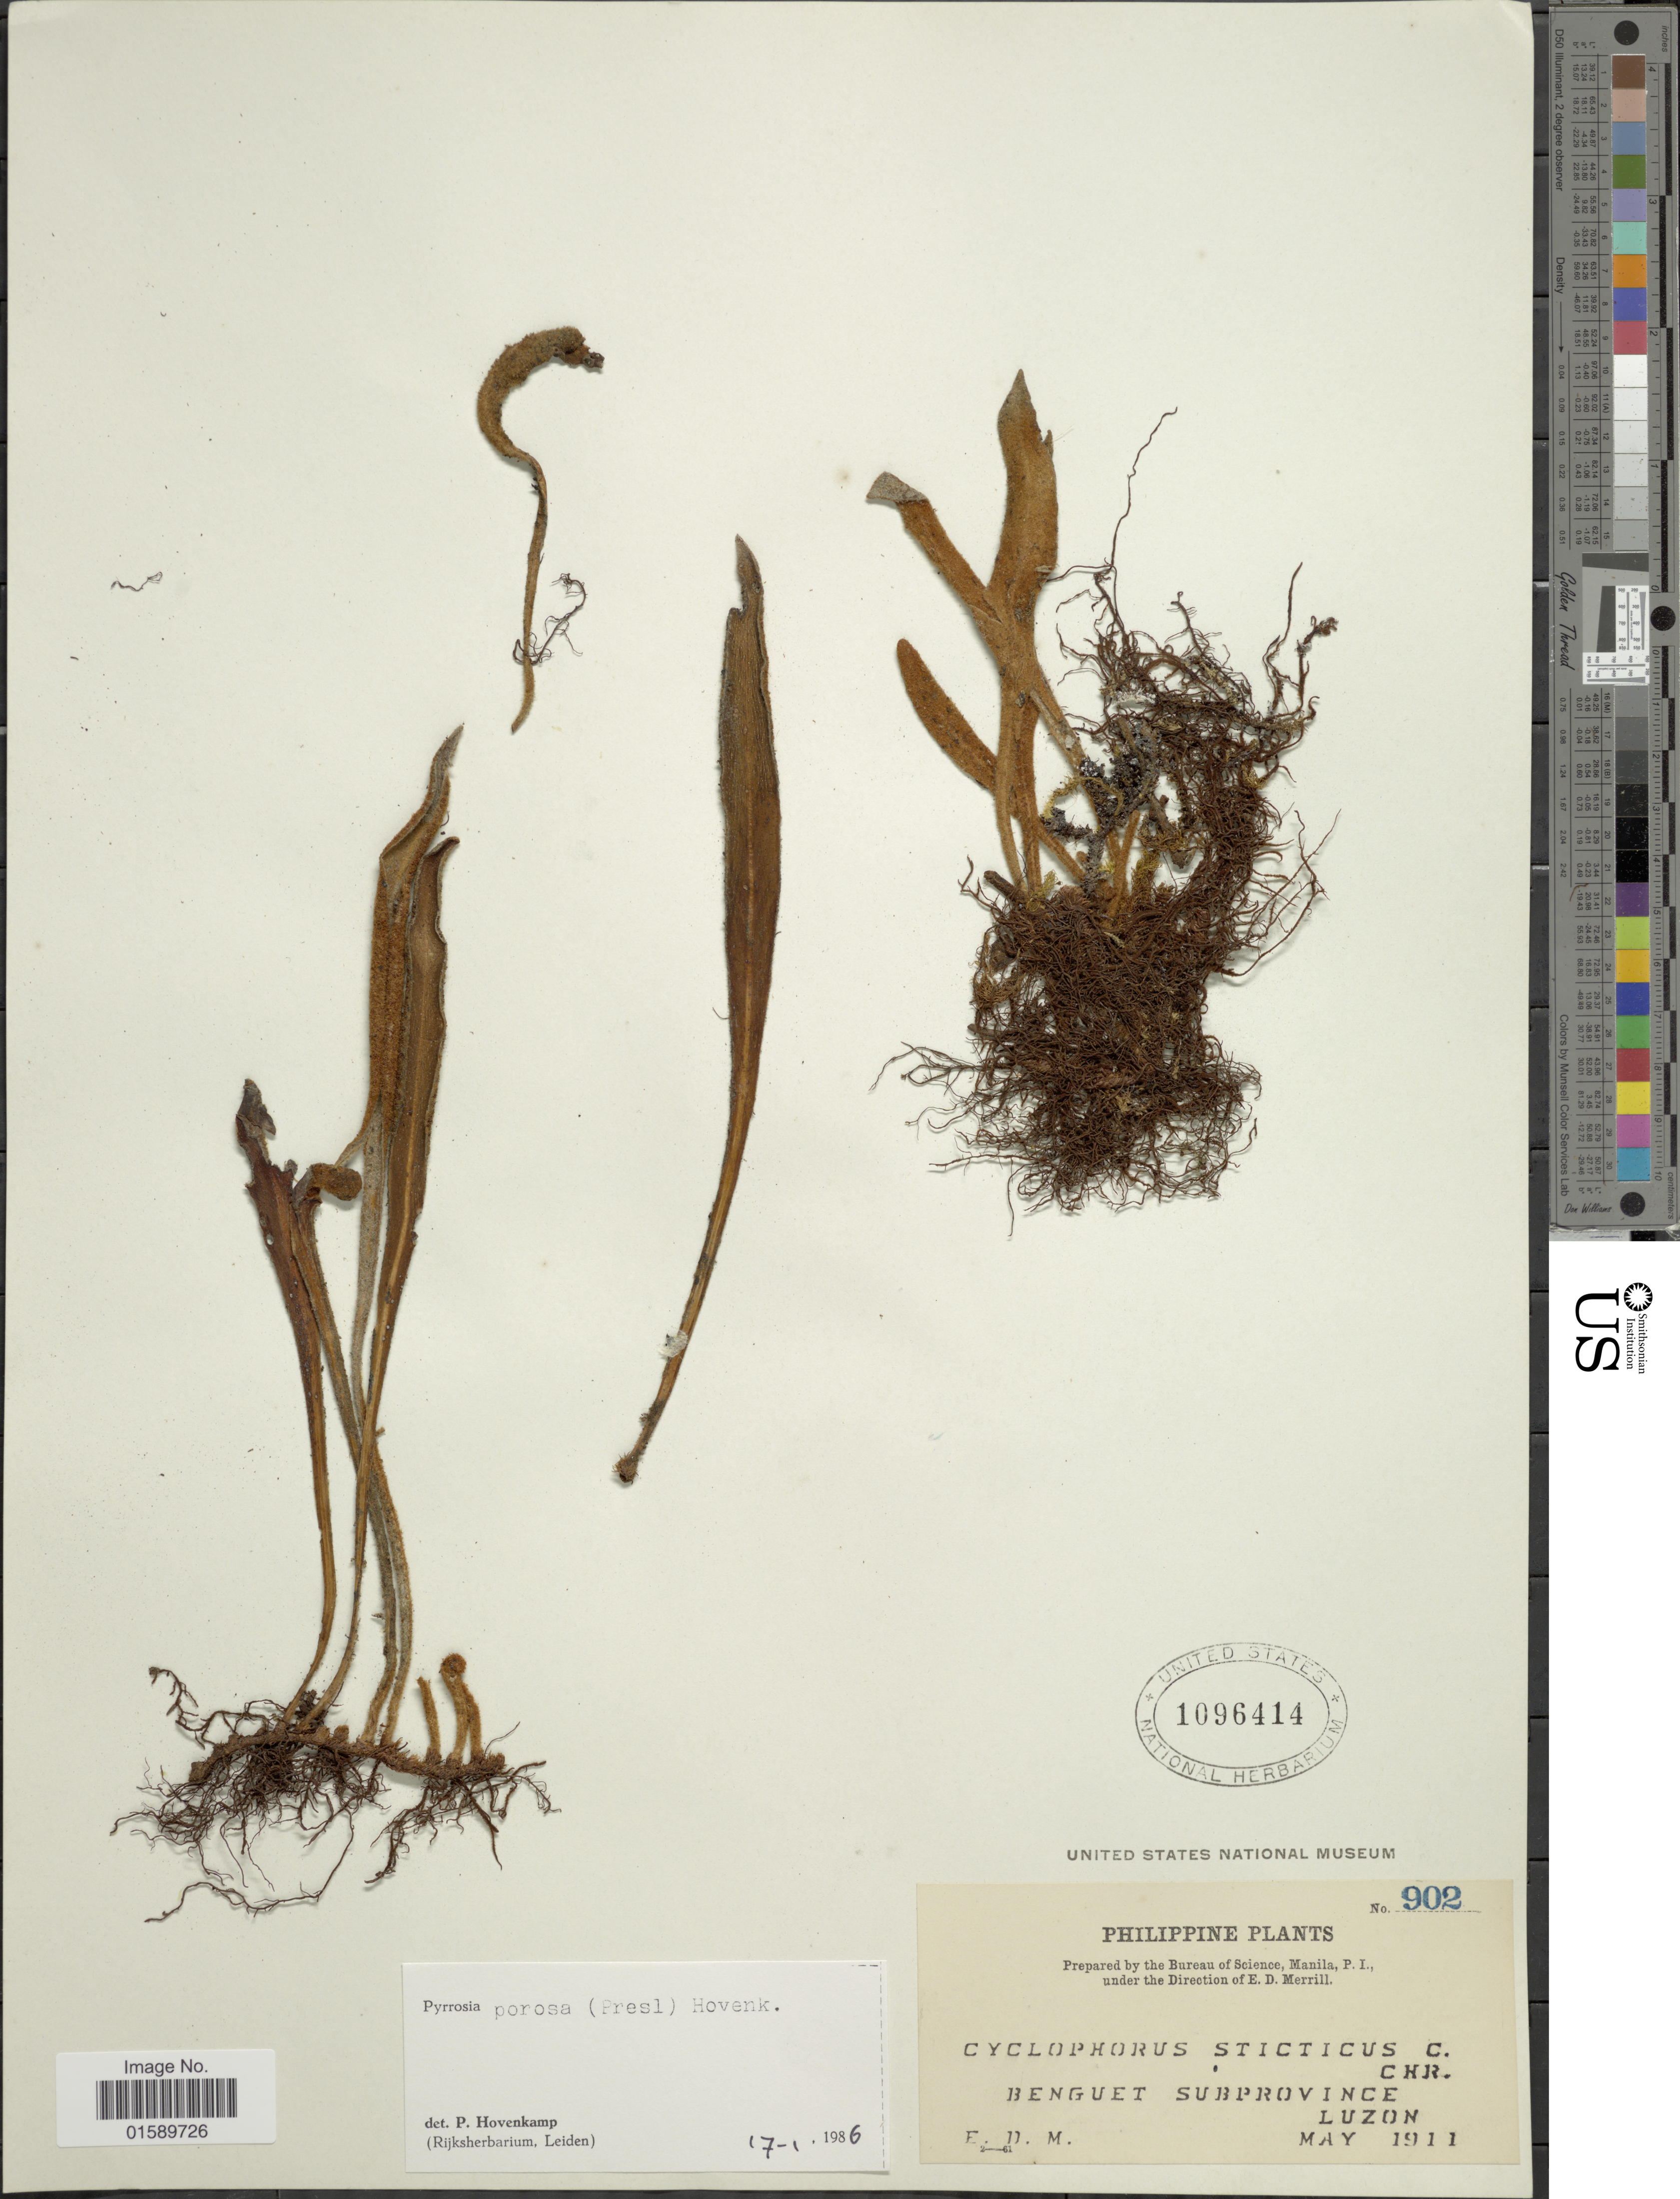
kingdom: Plantae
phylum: Tracheophyta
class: Polypodiopsida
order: Polypodiales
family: Polypodiaceae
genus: Pyrrosia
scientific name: Pyrrosia porosa var. porosa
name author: (C. Presl) Hovenkamp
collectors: E. D. Merrill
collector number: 902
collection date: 1911-05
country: Philippines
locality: Benguet Subprovince, Luzon.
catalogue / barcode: US 1096414